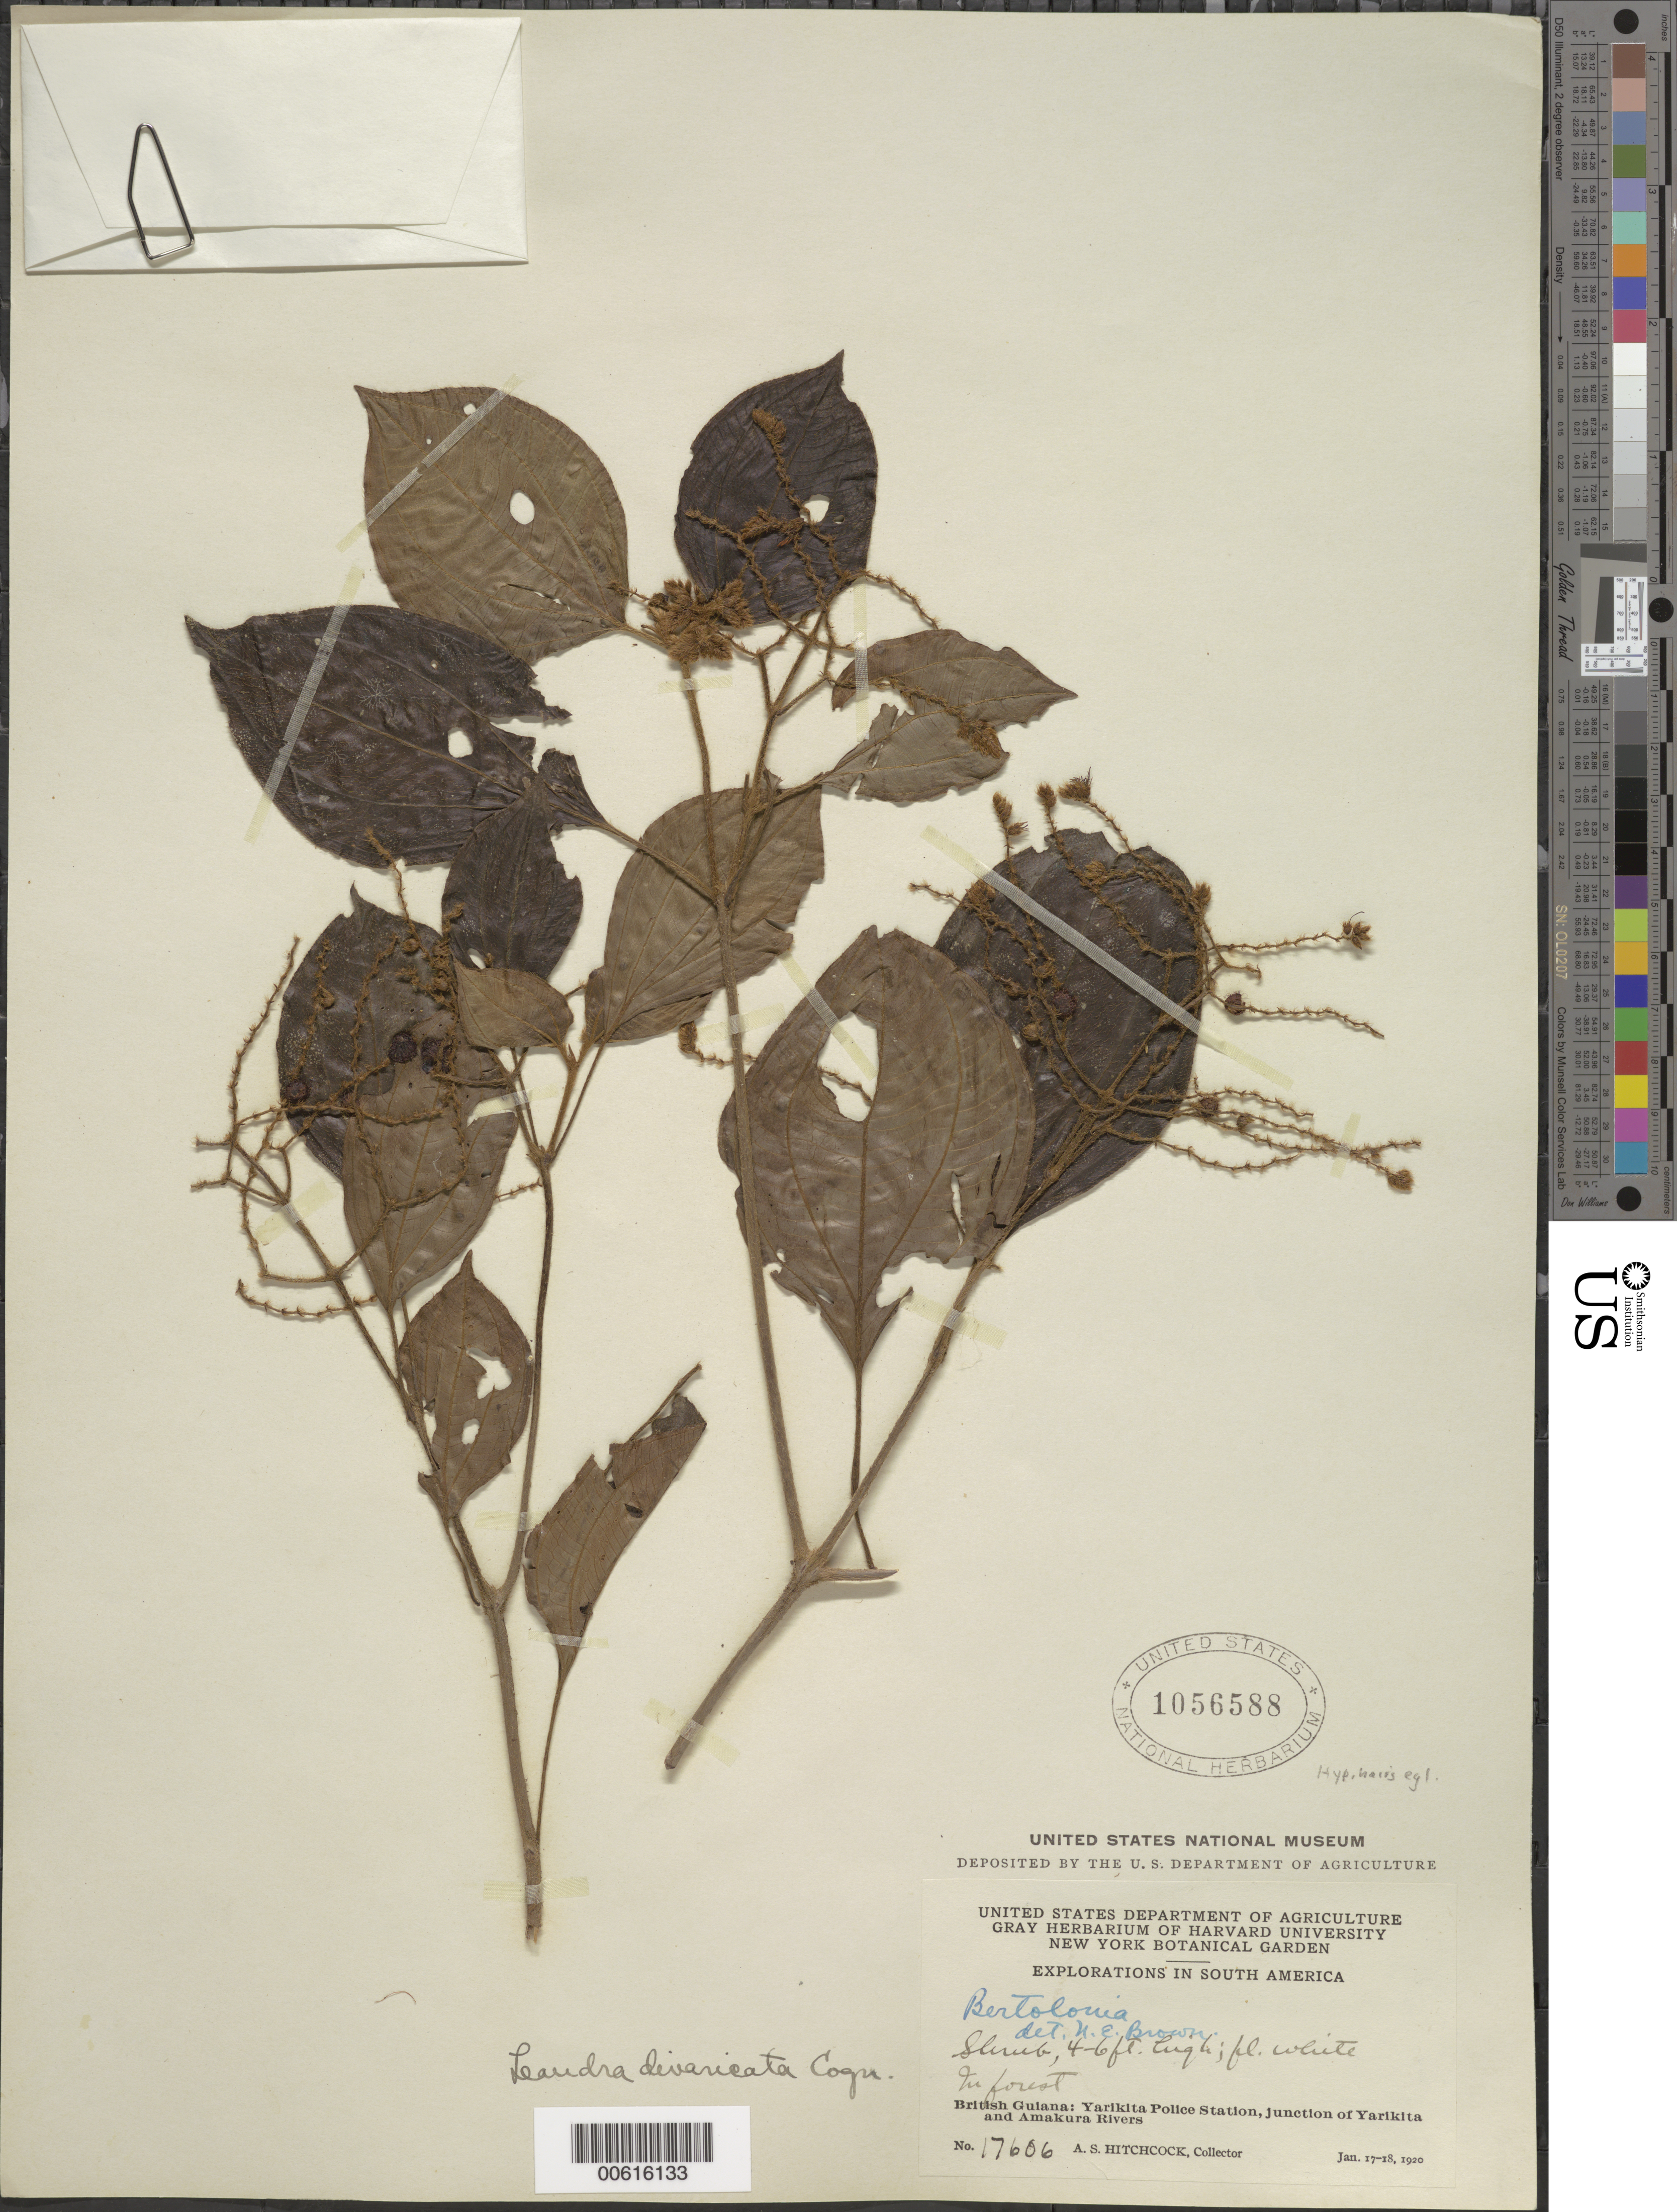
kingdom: Plantae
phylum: Tracheophyta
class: Magnoliopsida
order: Myrtales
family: Melastomataceae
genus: Leandra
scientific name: Leandra divaricata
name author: (Naudin) Cogn.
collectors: A. S. Hitchcock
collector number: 17606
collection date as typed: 17-Jan-20 to 18-Jan-20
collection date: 1920-01-17/1920-01-18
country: Guyana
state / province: Barima-Waini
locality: Yarikita Police Sta., junct. of Yarikita & Amakura Rivers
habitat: Forest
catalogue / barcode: US 1056588